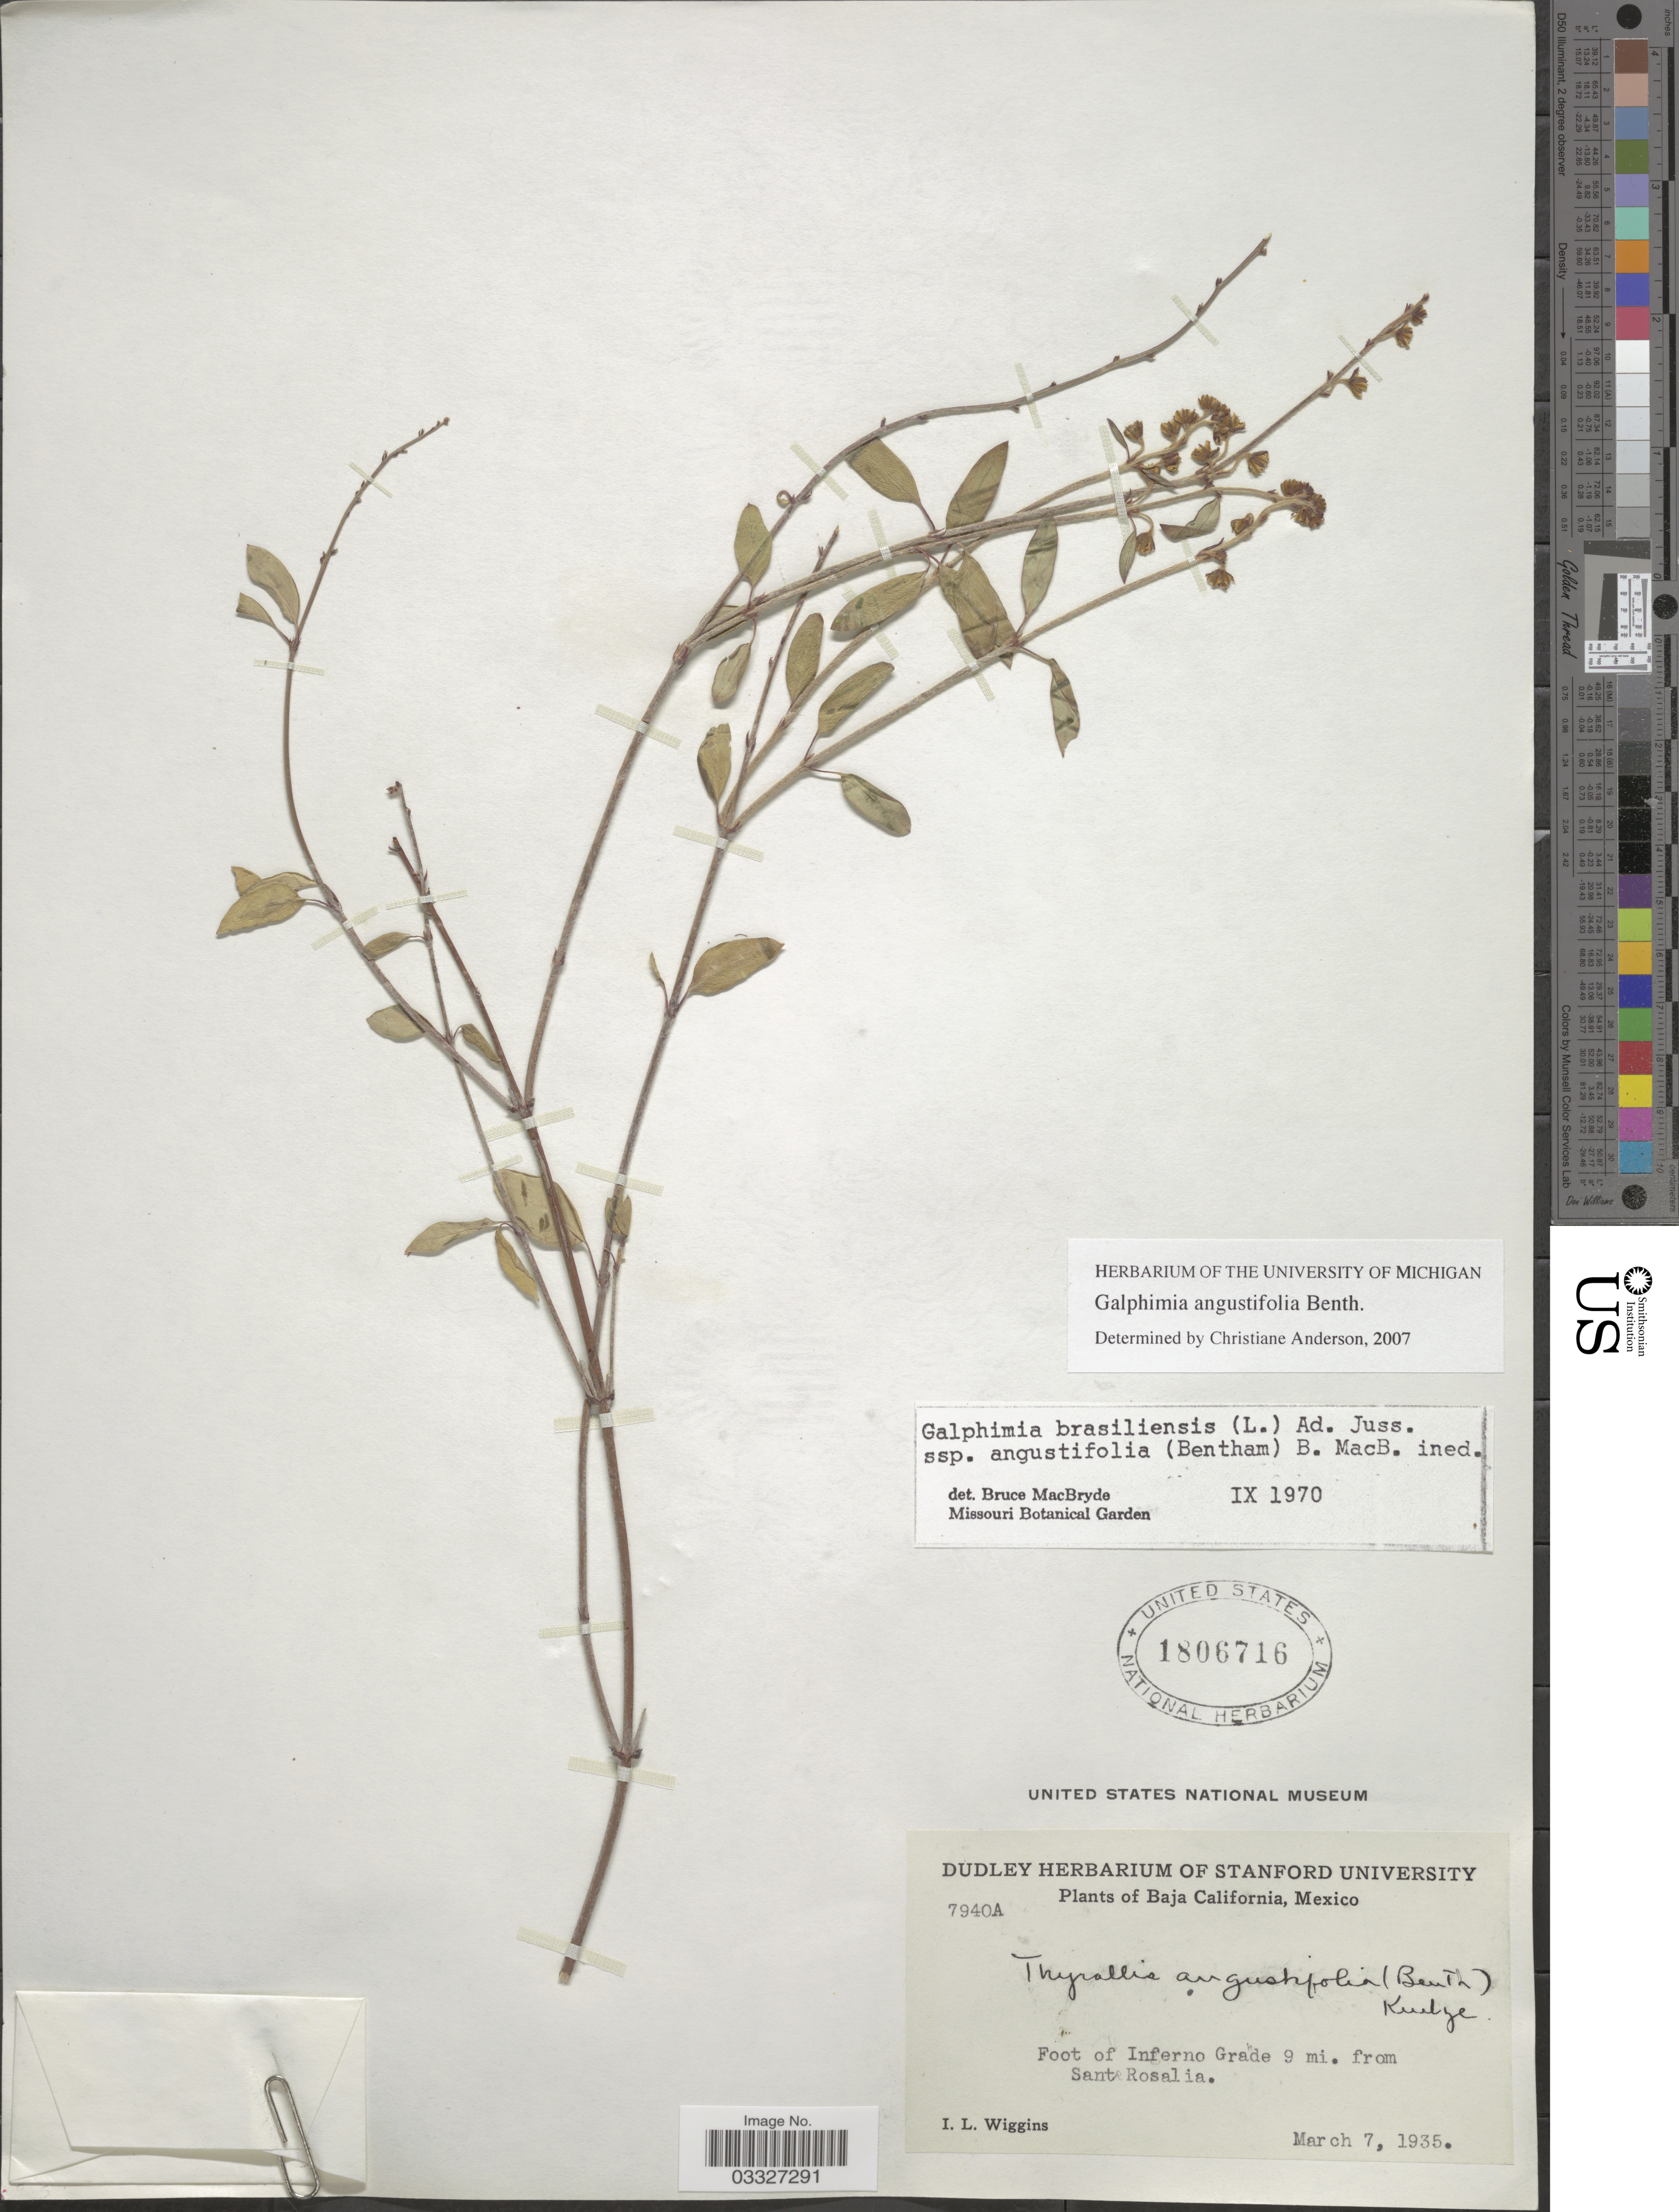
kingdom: Plantae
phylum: Tracheophyta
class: Magnoliopsida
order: Malpighiales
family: Malpighiaceae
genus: Galphimia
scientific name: Galphimia angustifolia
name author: Benth.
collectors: I. L. Wiggins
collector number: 7940A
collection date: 1935-03-07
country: Mexico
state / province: Baja California Sur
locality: Foot of Inferno Grade 9 mi. from Santa Rosalia.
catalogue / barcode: US 1806716